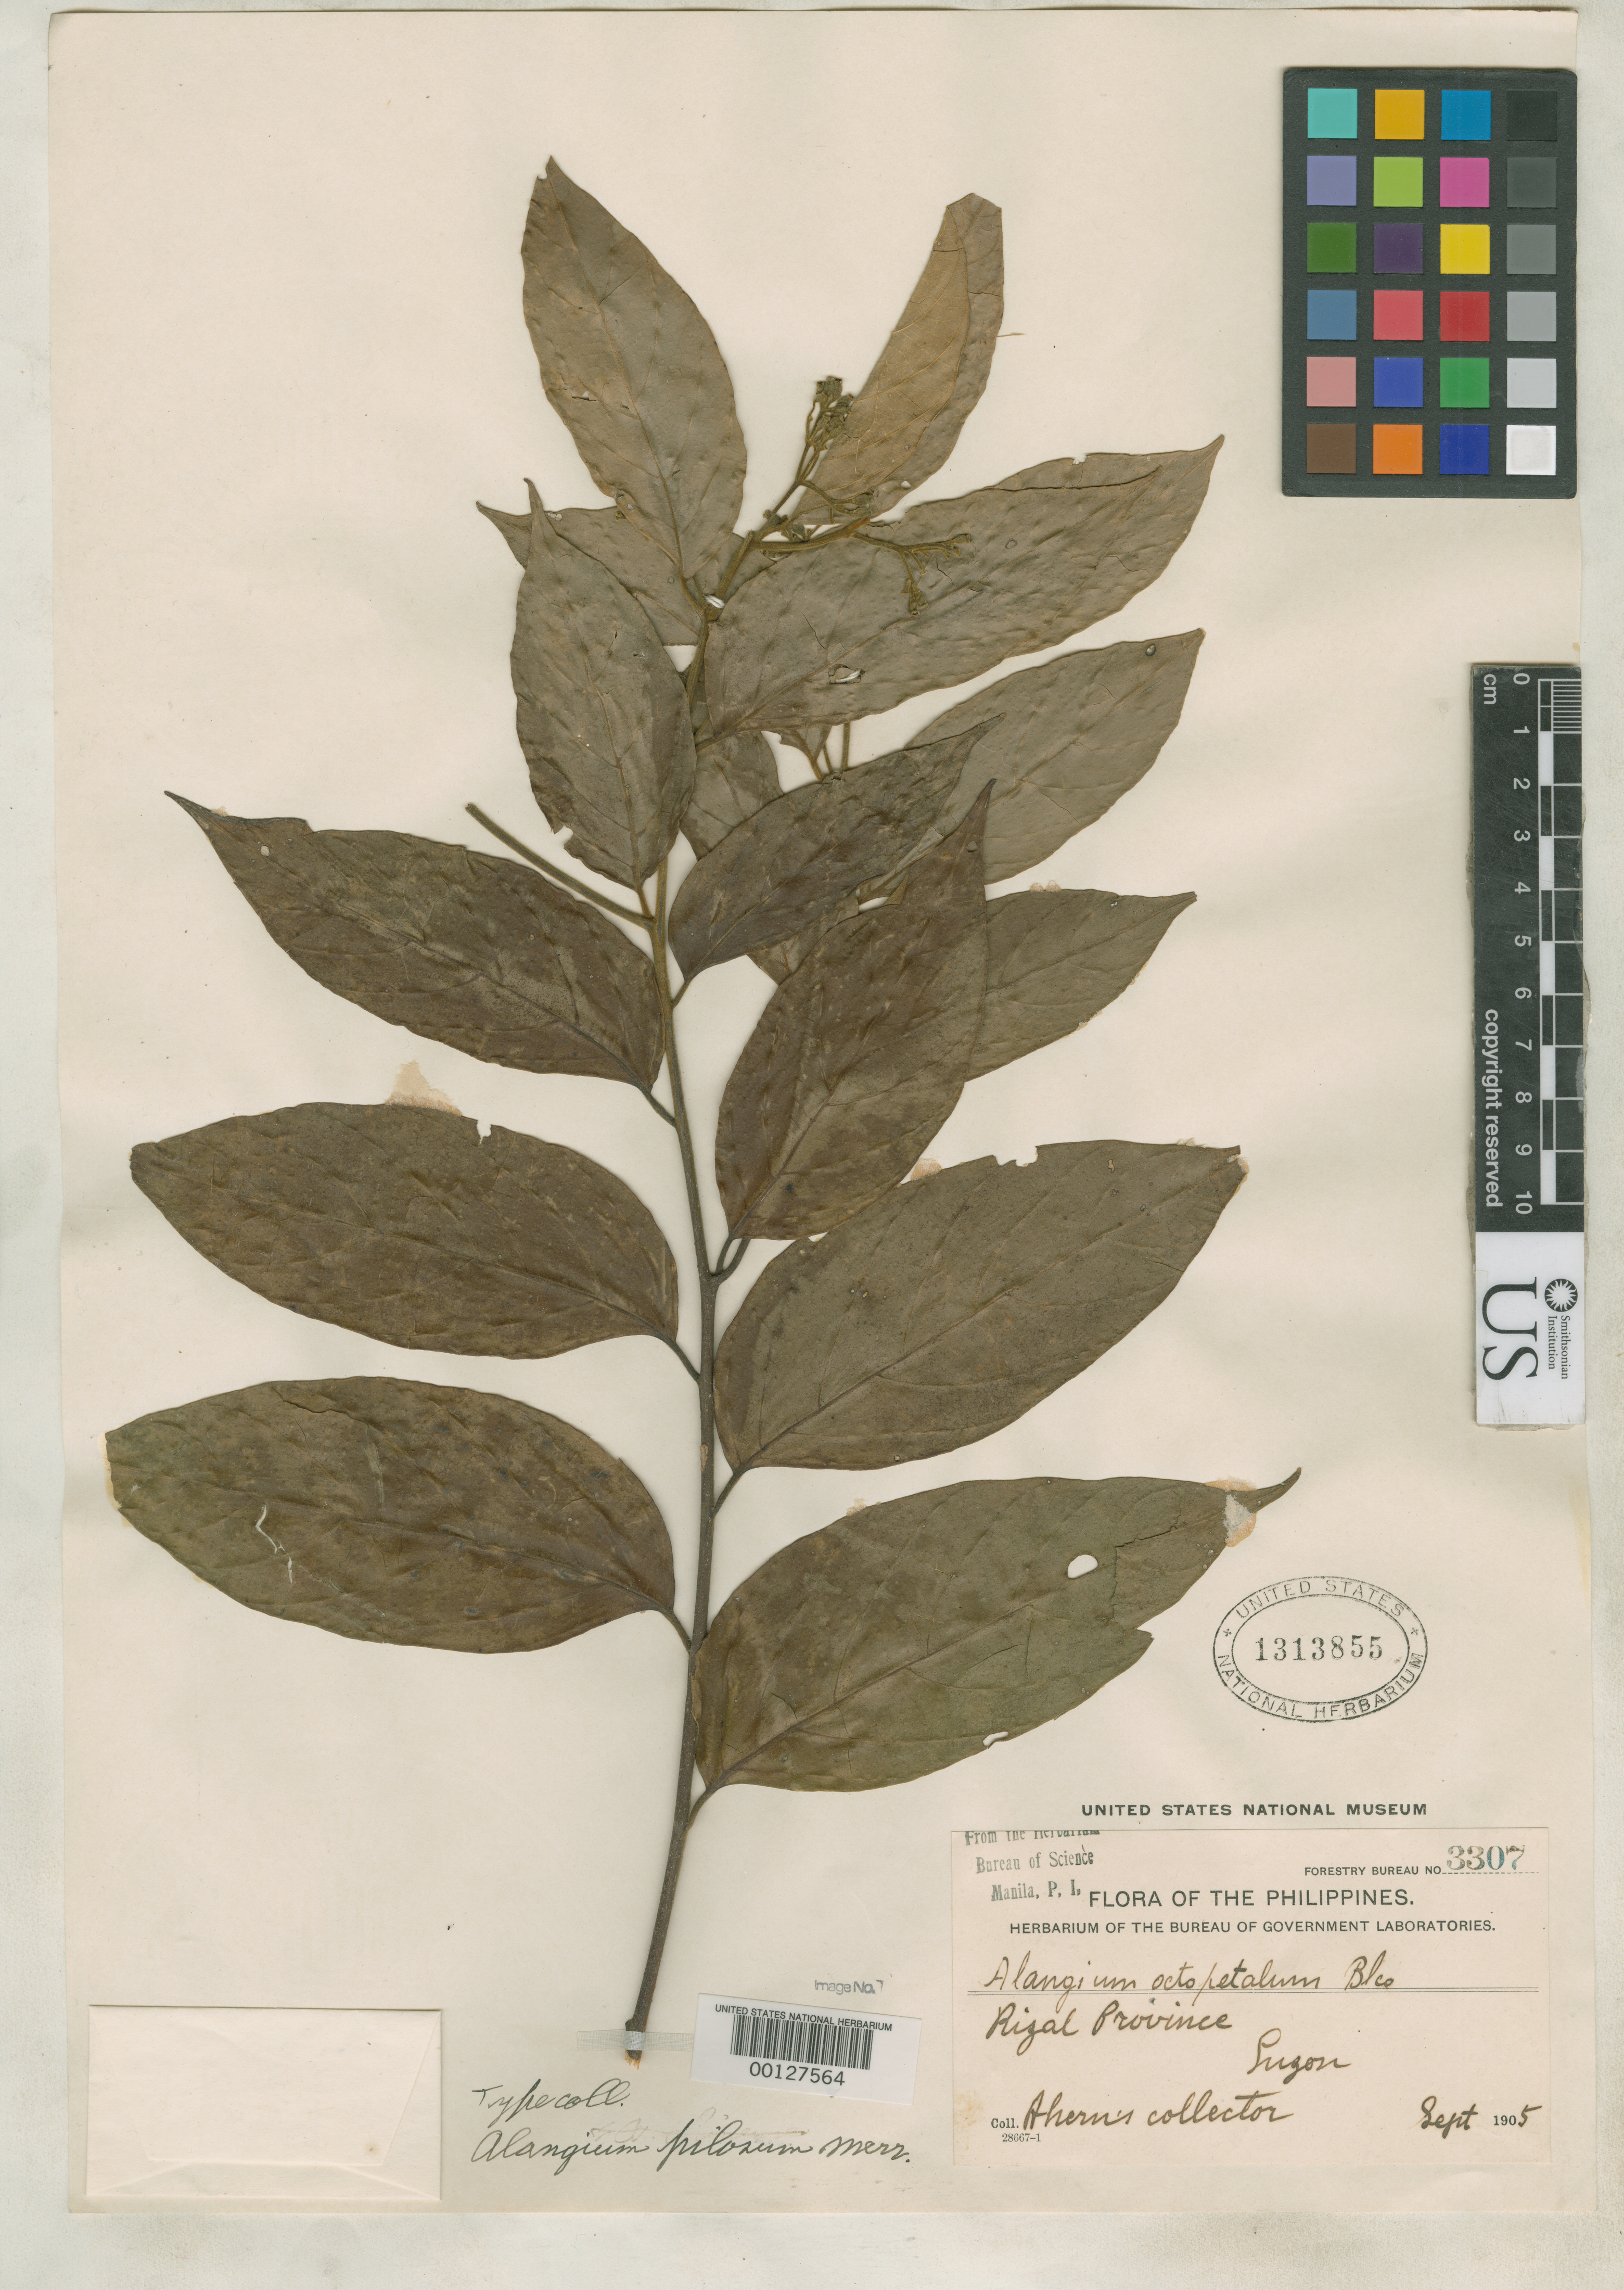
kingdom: Plantae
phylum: Tracheophyta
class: Magnoliopsida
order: Cornales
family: Cornaceae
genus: Alangium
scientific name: Alangium pilosum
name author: Merr.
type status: Isotype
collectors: Ahern's collector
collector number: For. Bur. 3307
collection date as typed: Sep 1905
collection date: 1905-09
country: Philippines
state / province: Calabarzon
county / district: Rizal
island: Luzon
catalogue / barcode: US 1313855